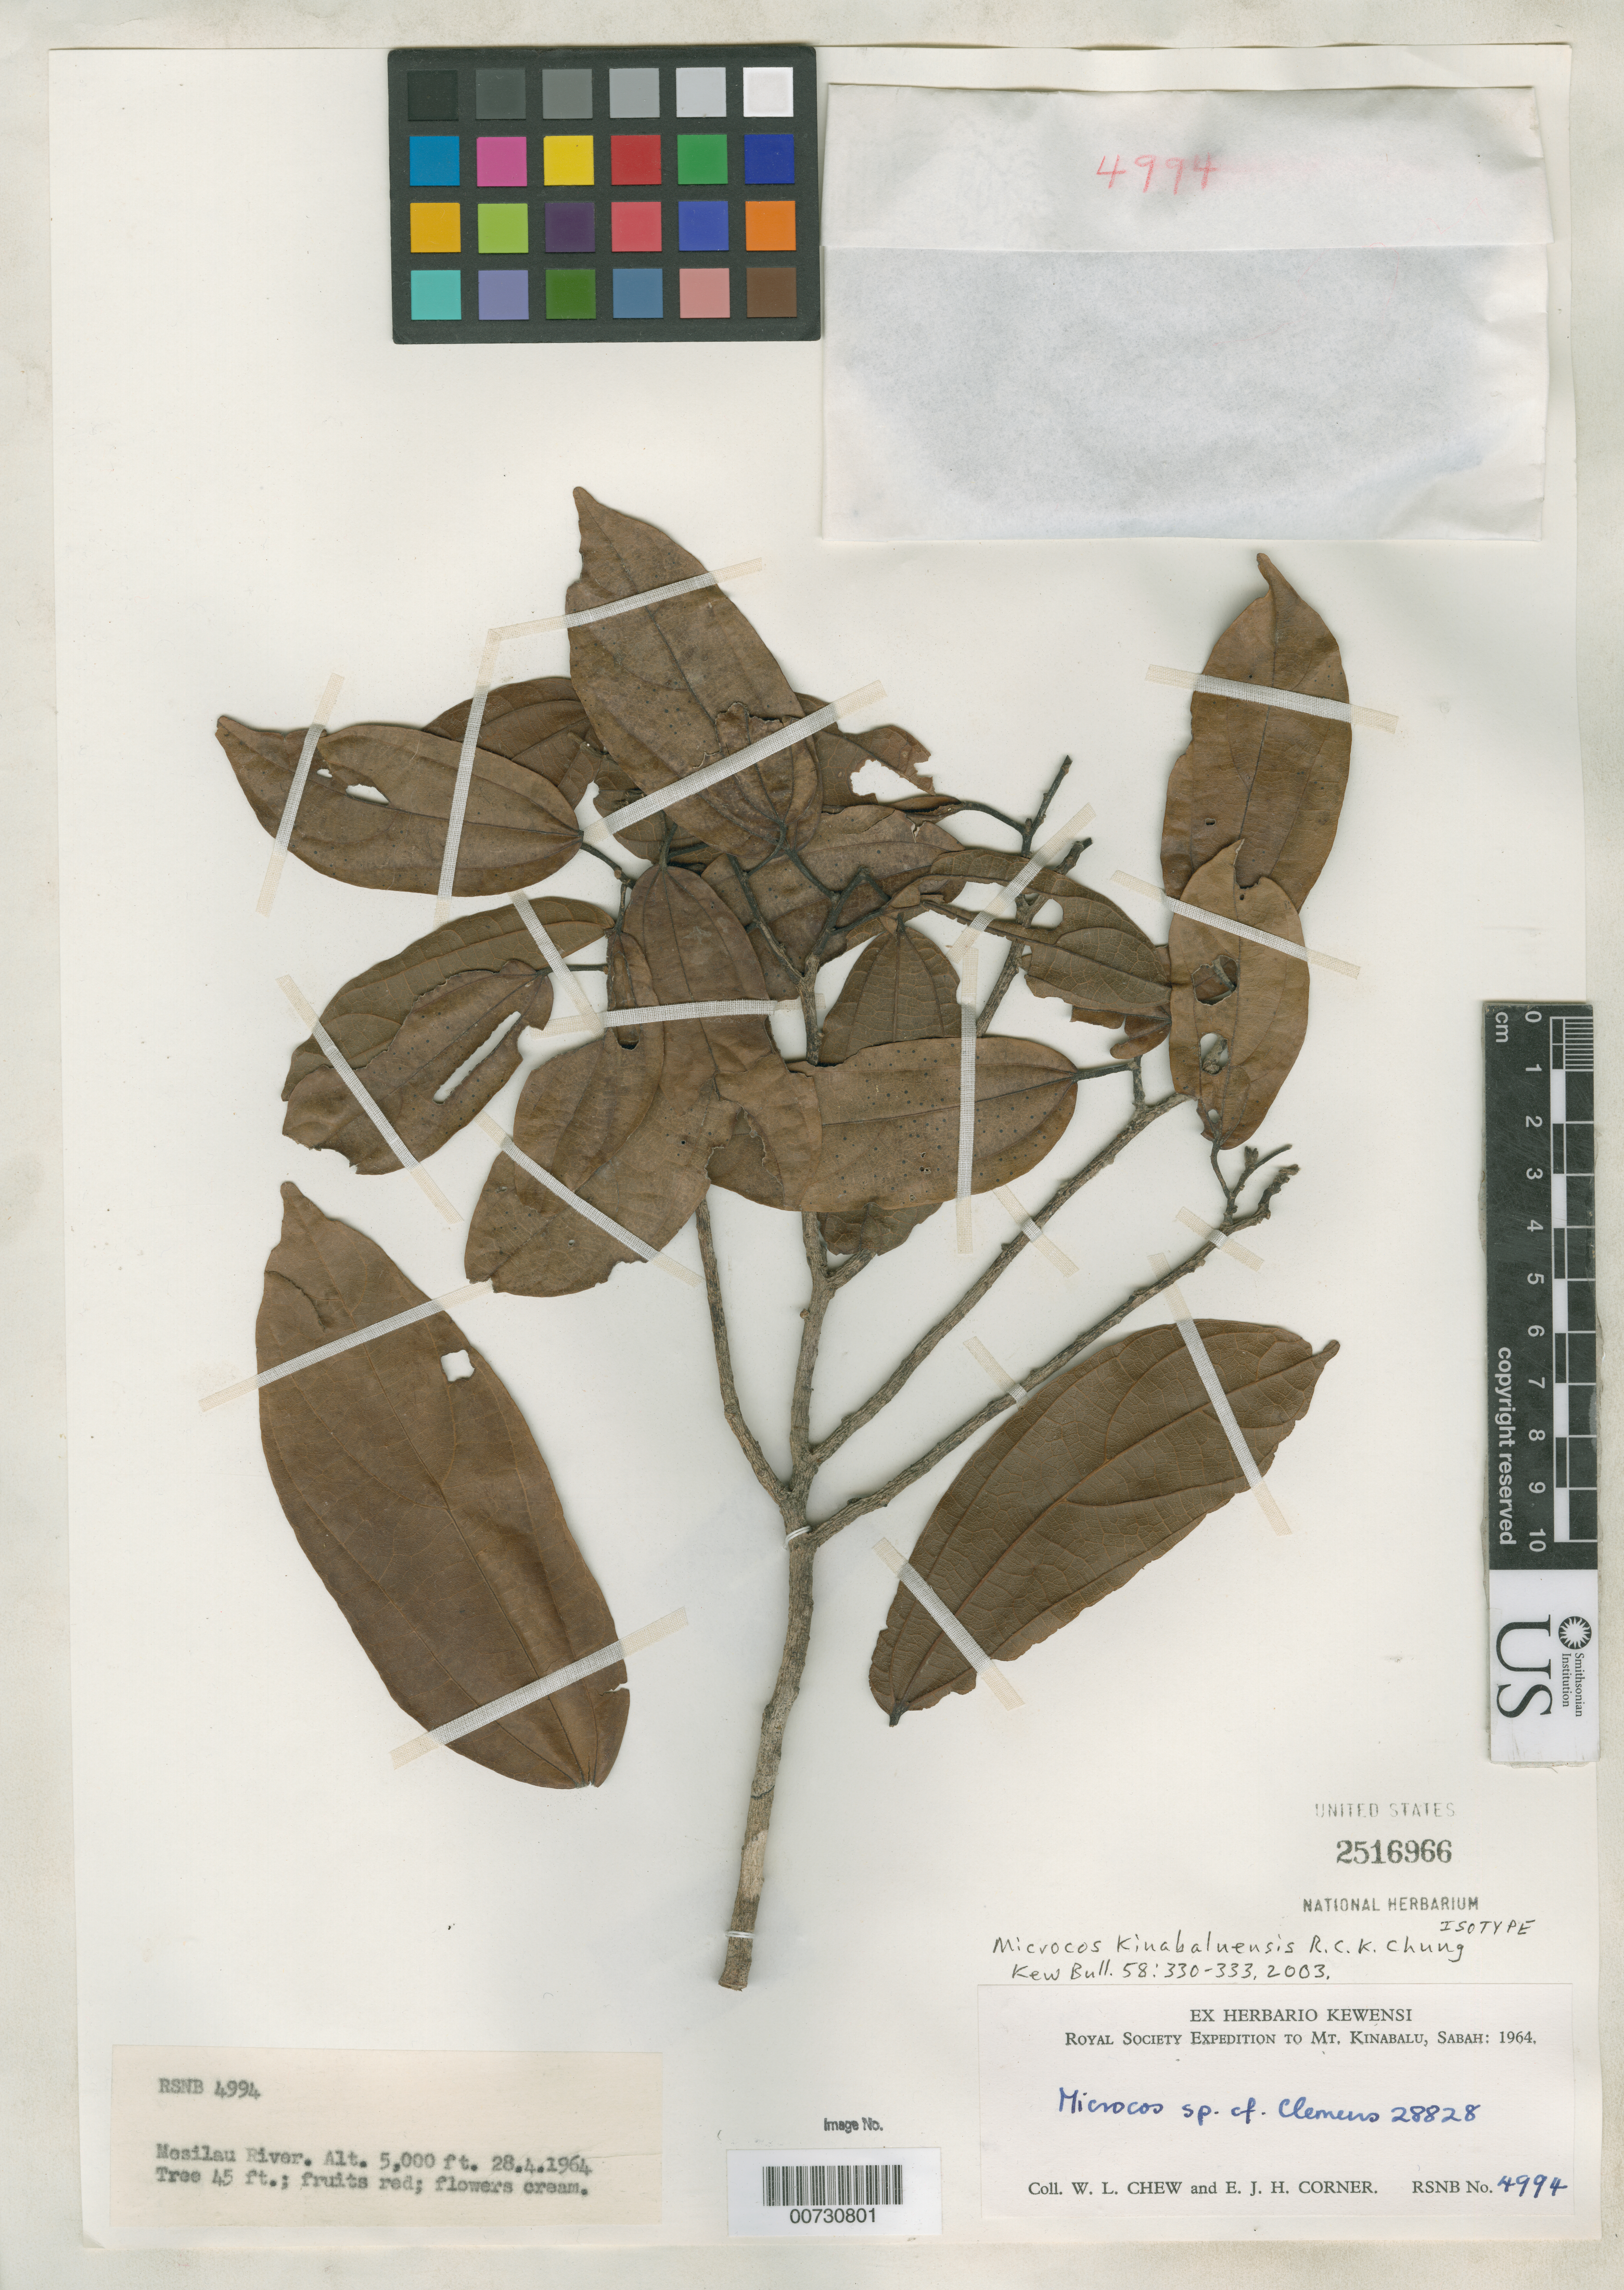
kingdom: Plantae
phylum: Tracheophyta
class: Magnoliopsida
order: Malvales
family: Malvaceae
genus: Microcos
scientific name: Microcos kinabaluensis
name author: R.C.K. Chung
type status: Isotype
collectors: W. Chew & E. Corner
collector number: RSNB 4994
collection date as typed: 28 Apr 1964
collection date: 1964-04-28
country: Malaysia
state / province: Sabah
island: Borneo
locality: Mesilau River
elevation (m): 1524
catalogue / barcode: US 2516966